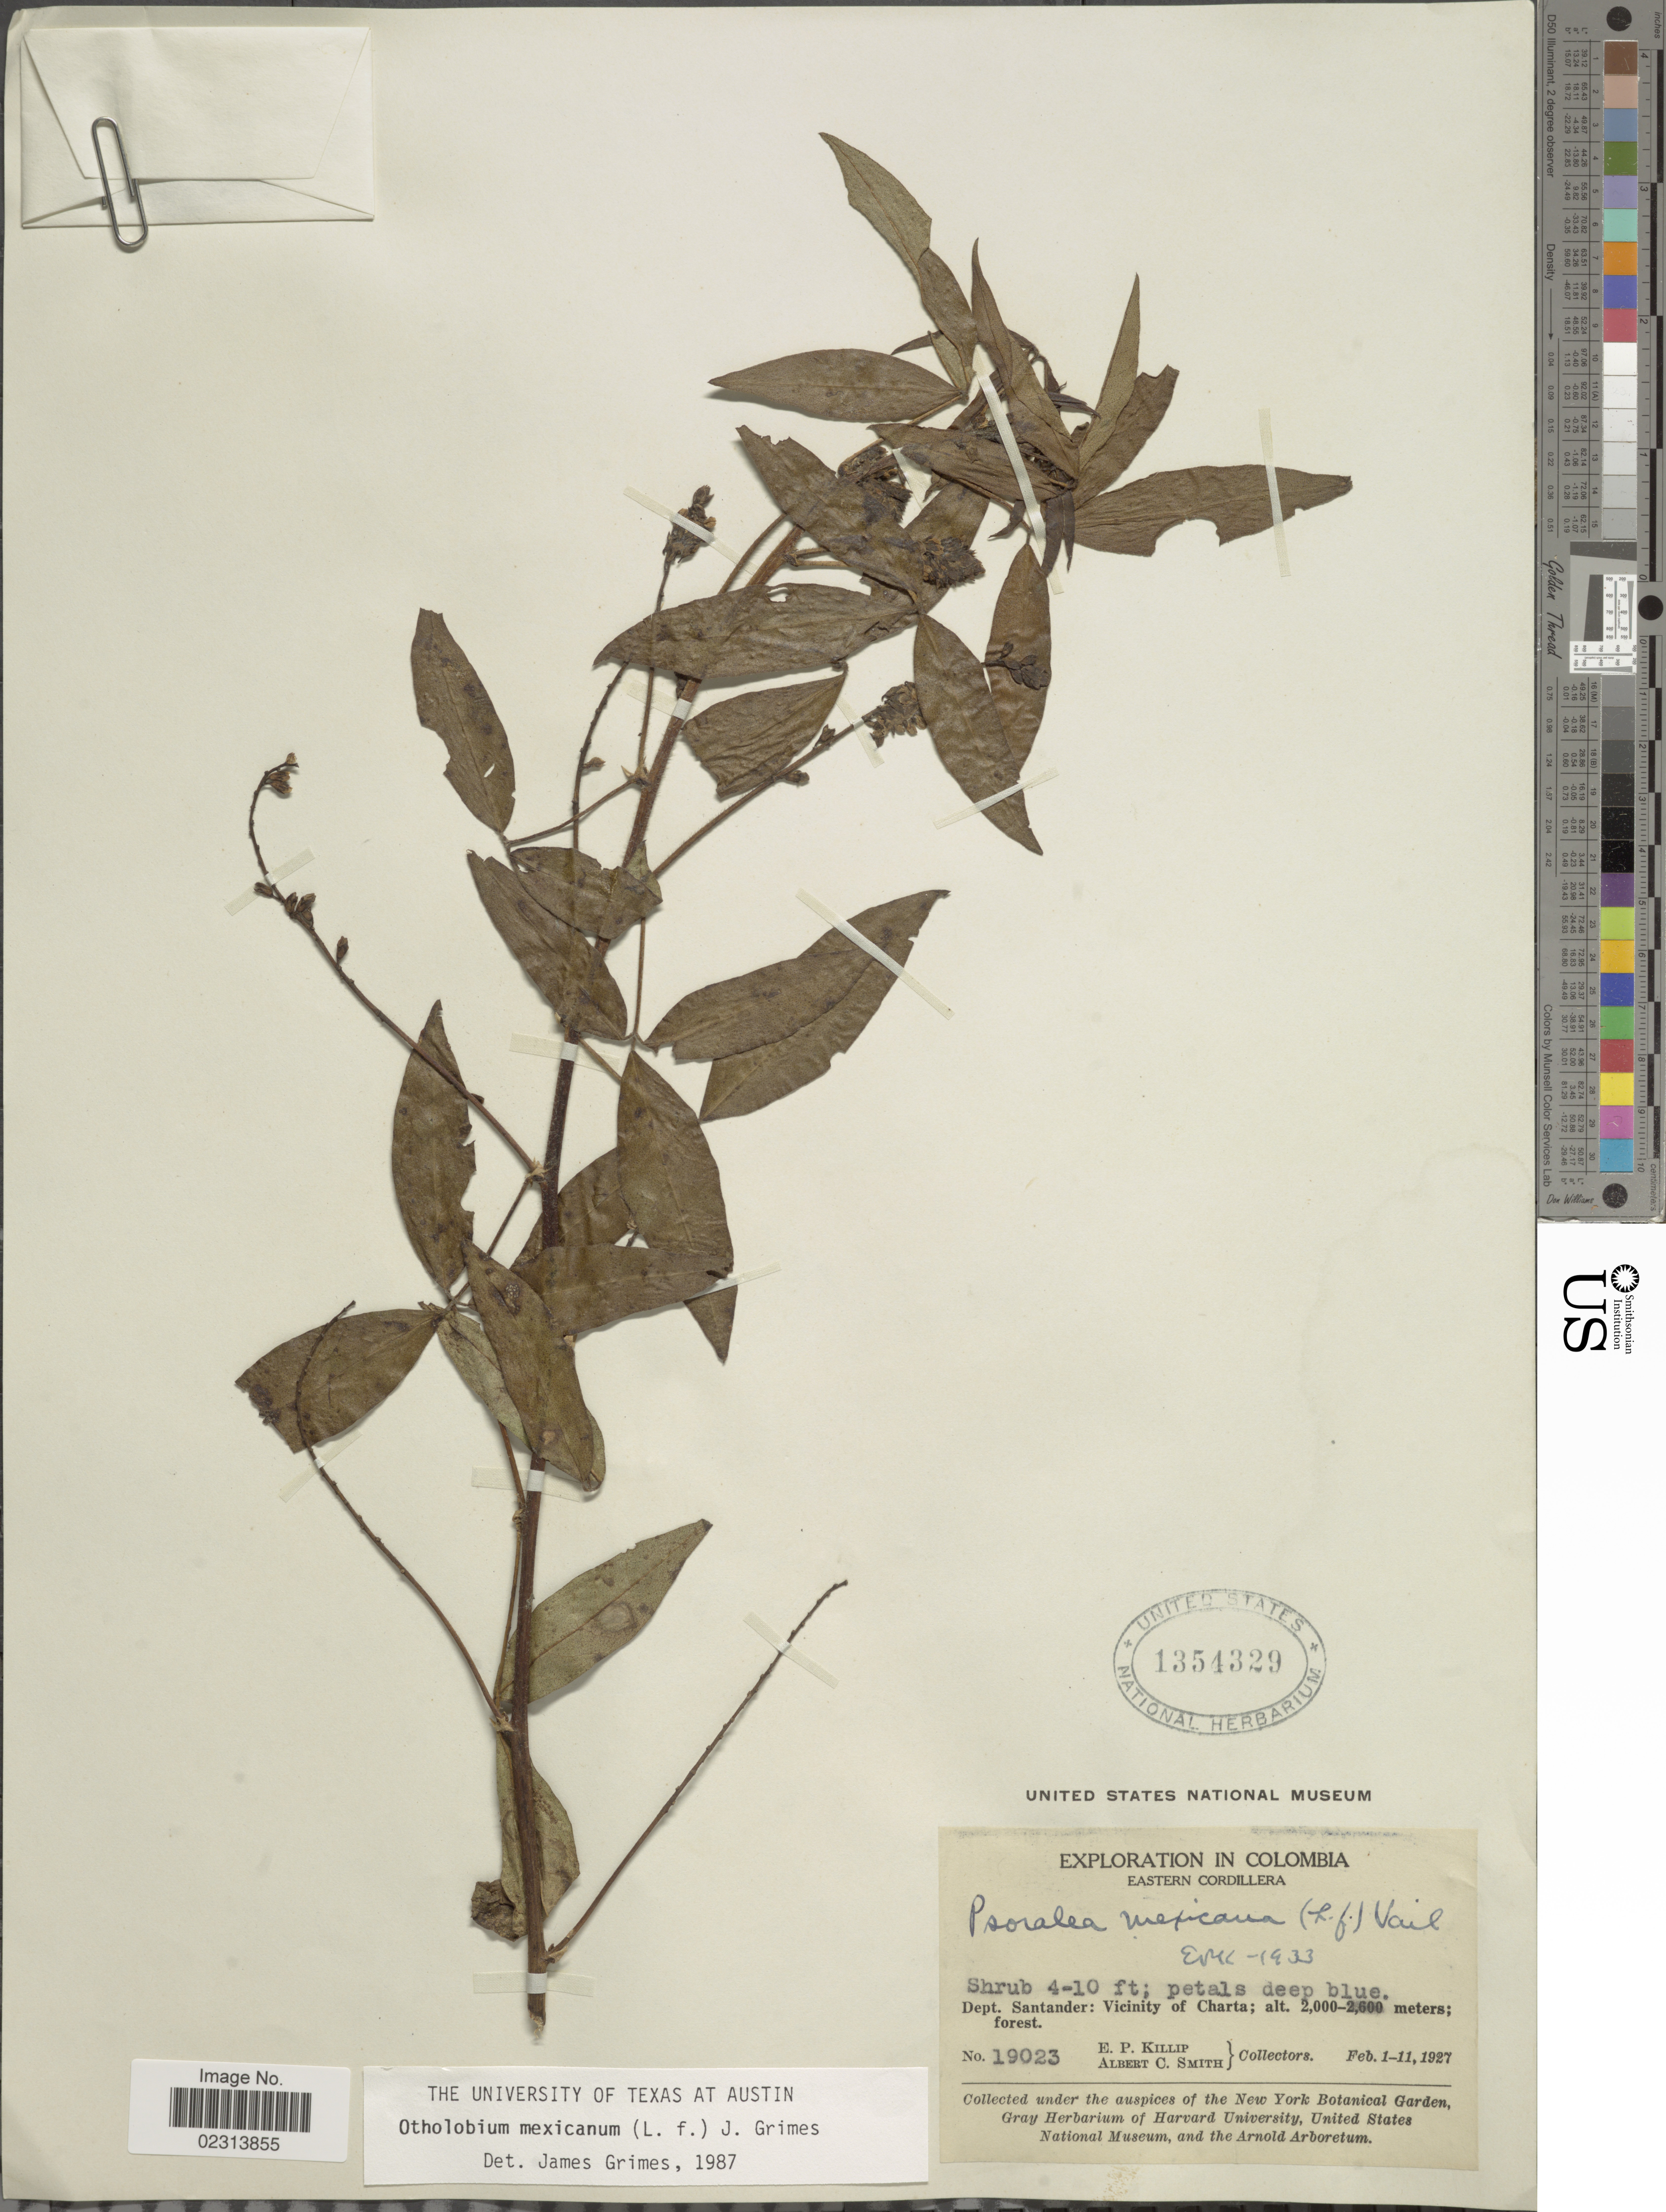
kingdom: Plantae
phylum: Tracheophyta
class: Magnoliopsida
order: Fabales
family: Fabaceae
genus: Otholobium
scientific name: Otholobium mexicanum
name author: (L. f.) J.W. Grimes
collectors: E. P. Killip & A. C. Smith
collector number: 19023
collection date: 1927-02-01/1927-02-11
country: Colombia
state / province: Santander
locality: Eastern Cordillera, Dept. Santander: Vicinity of Charta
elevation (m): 2000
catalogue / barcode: US 1354329